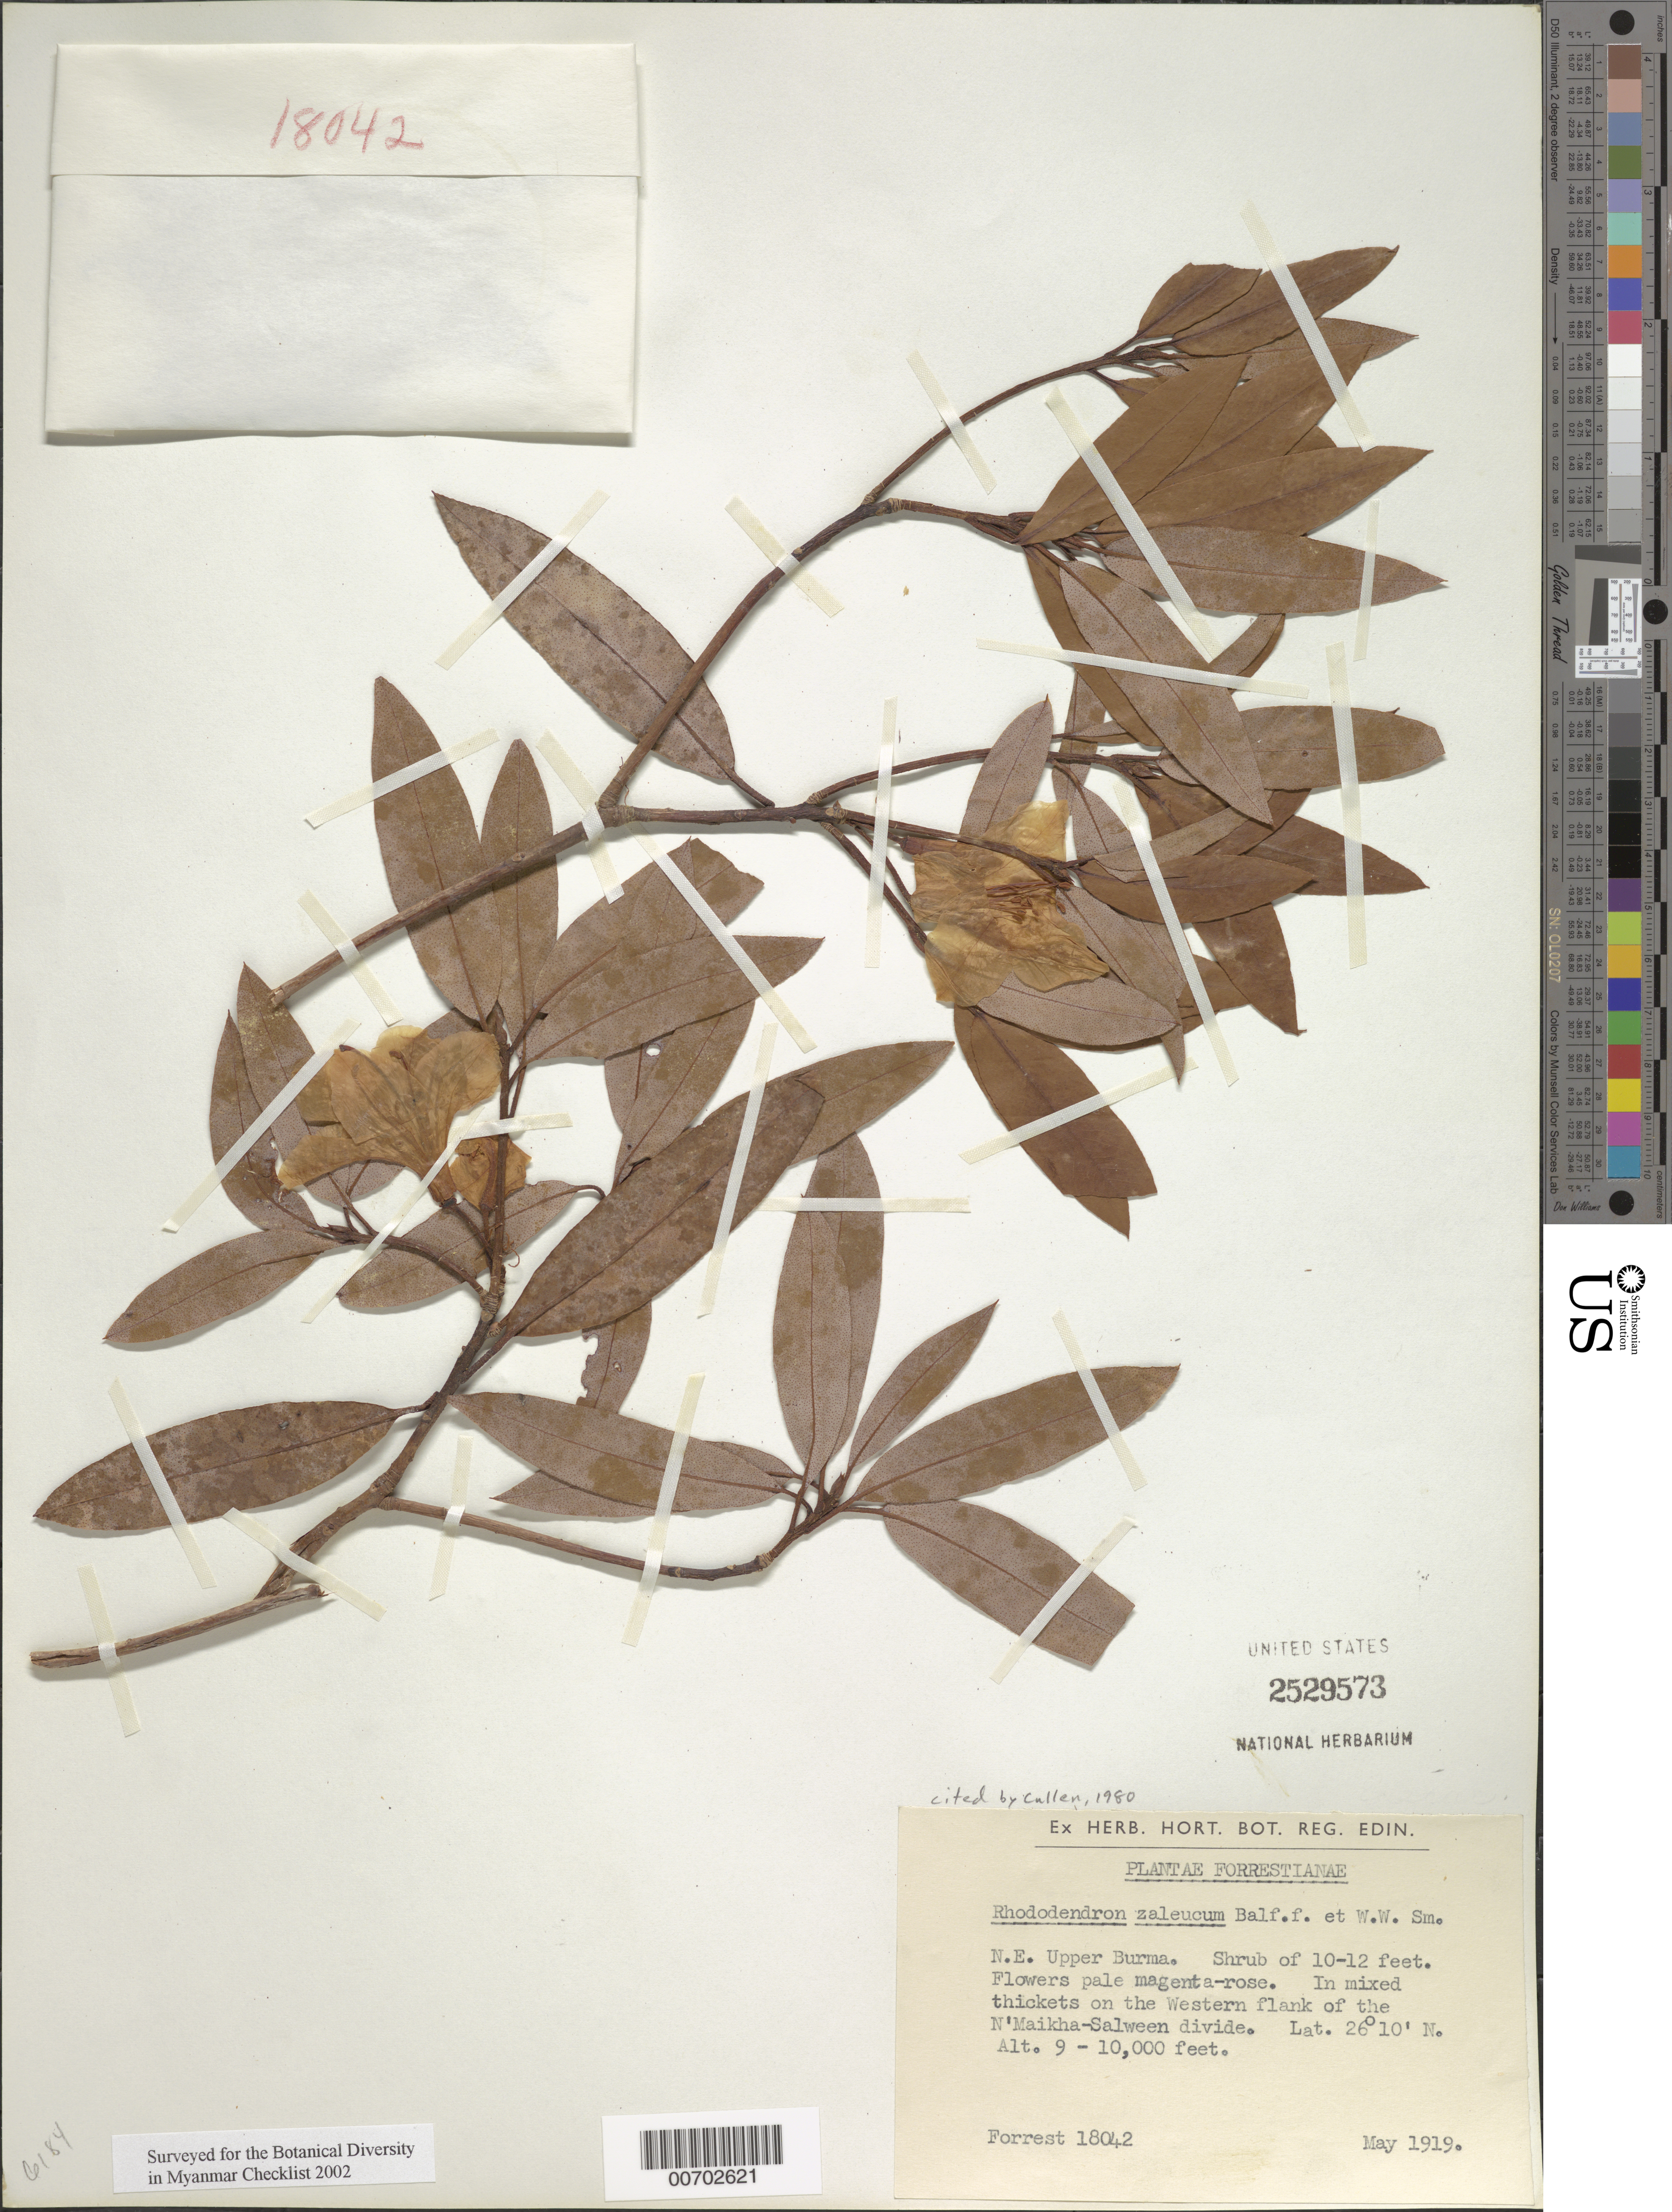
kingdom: Plantae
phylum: Tracheophyta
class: Magnoliopsida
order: Ericales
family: Ericaceae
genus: Rhododendron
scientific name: Rhododendron zaleucum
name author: Balf. f. & W.W. Sm.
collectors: G. Forrest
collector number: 18042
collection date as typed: May 1919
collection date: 1919-05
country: Myanmar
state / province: Kachin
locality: N'Maikha-Salwin divide, W flank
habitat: Mixed thickets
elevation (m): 2743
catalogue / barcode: US 2529573